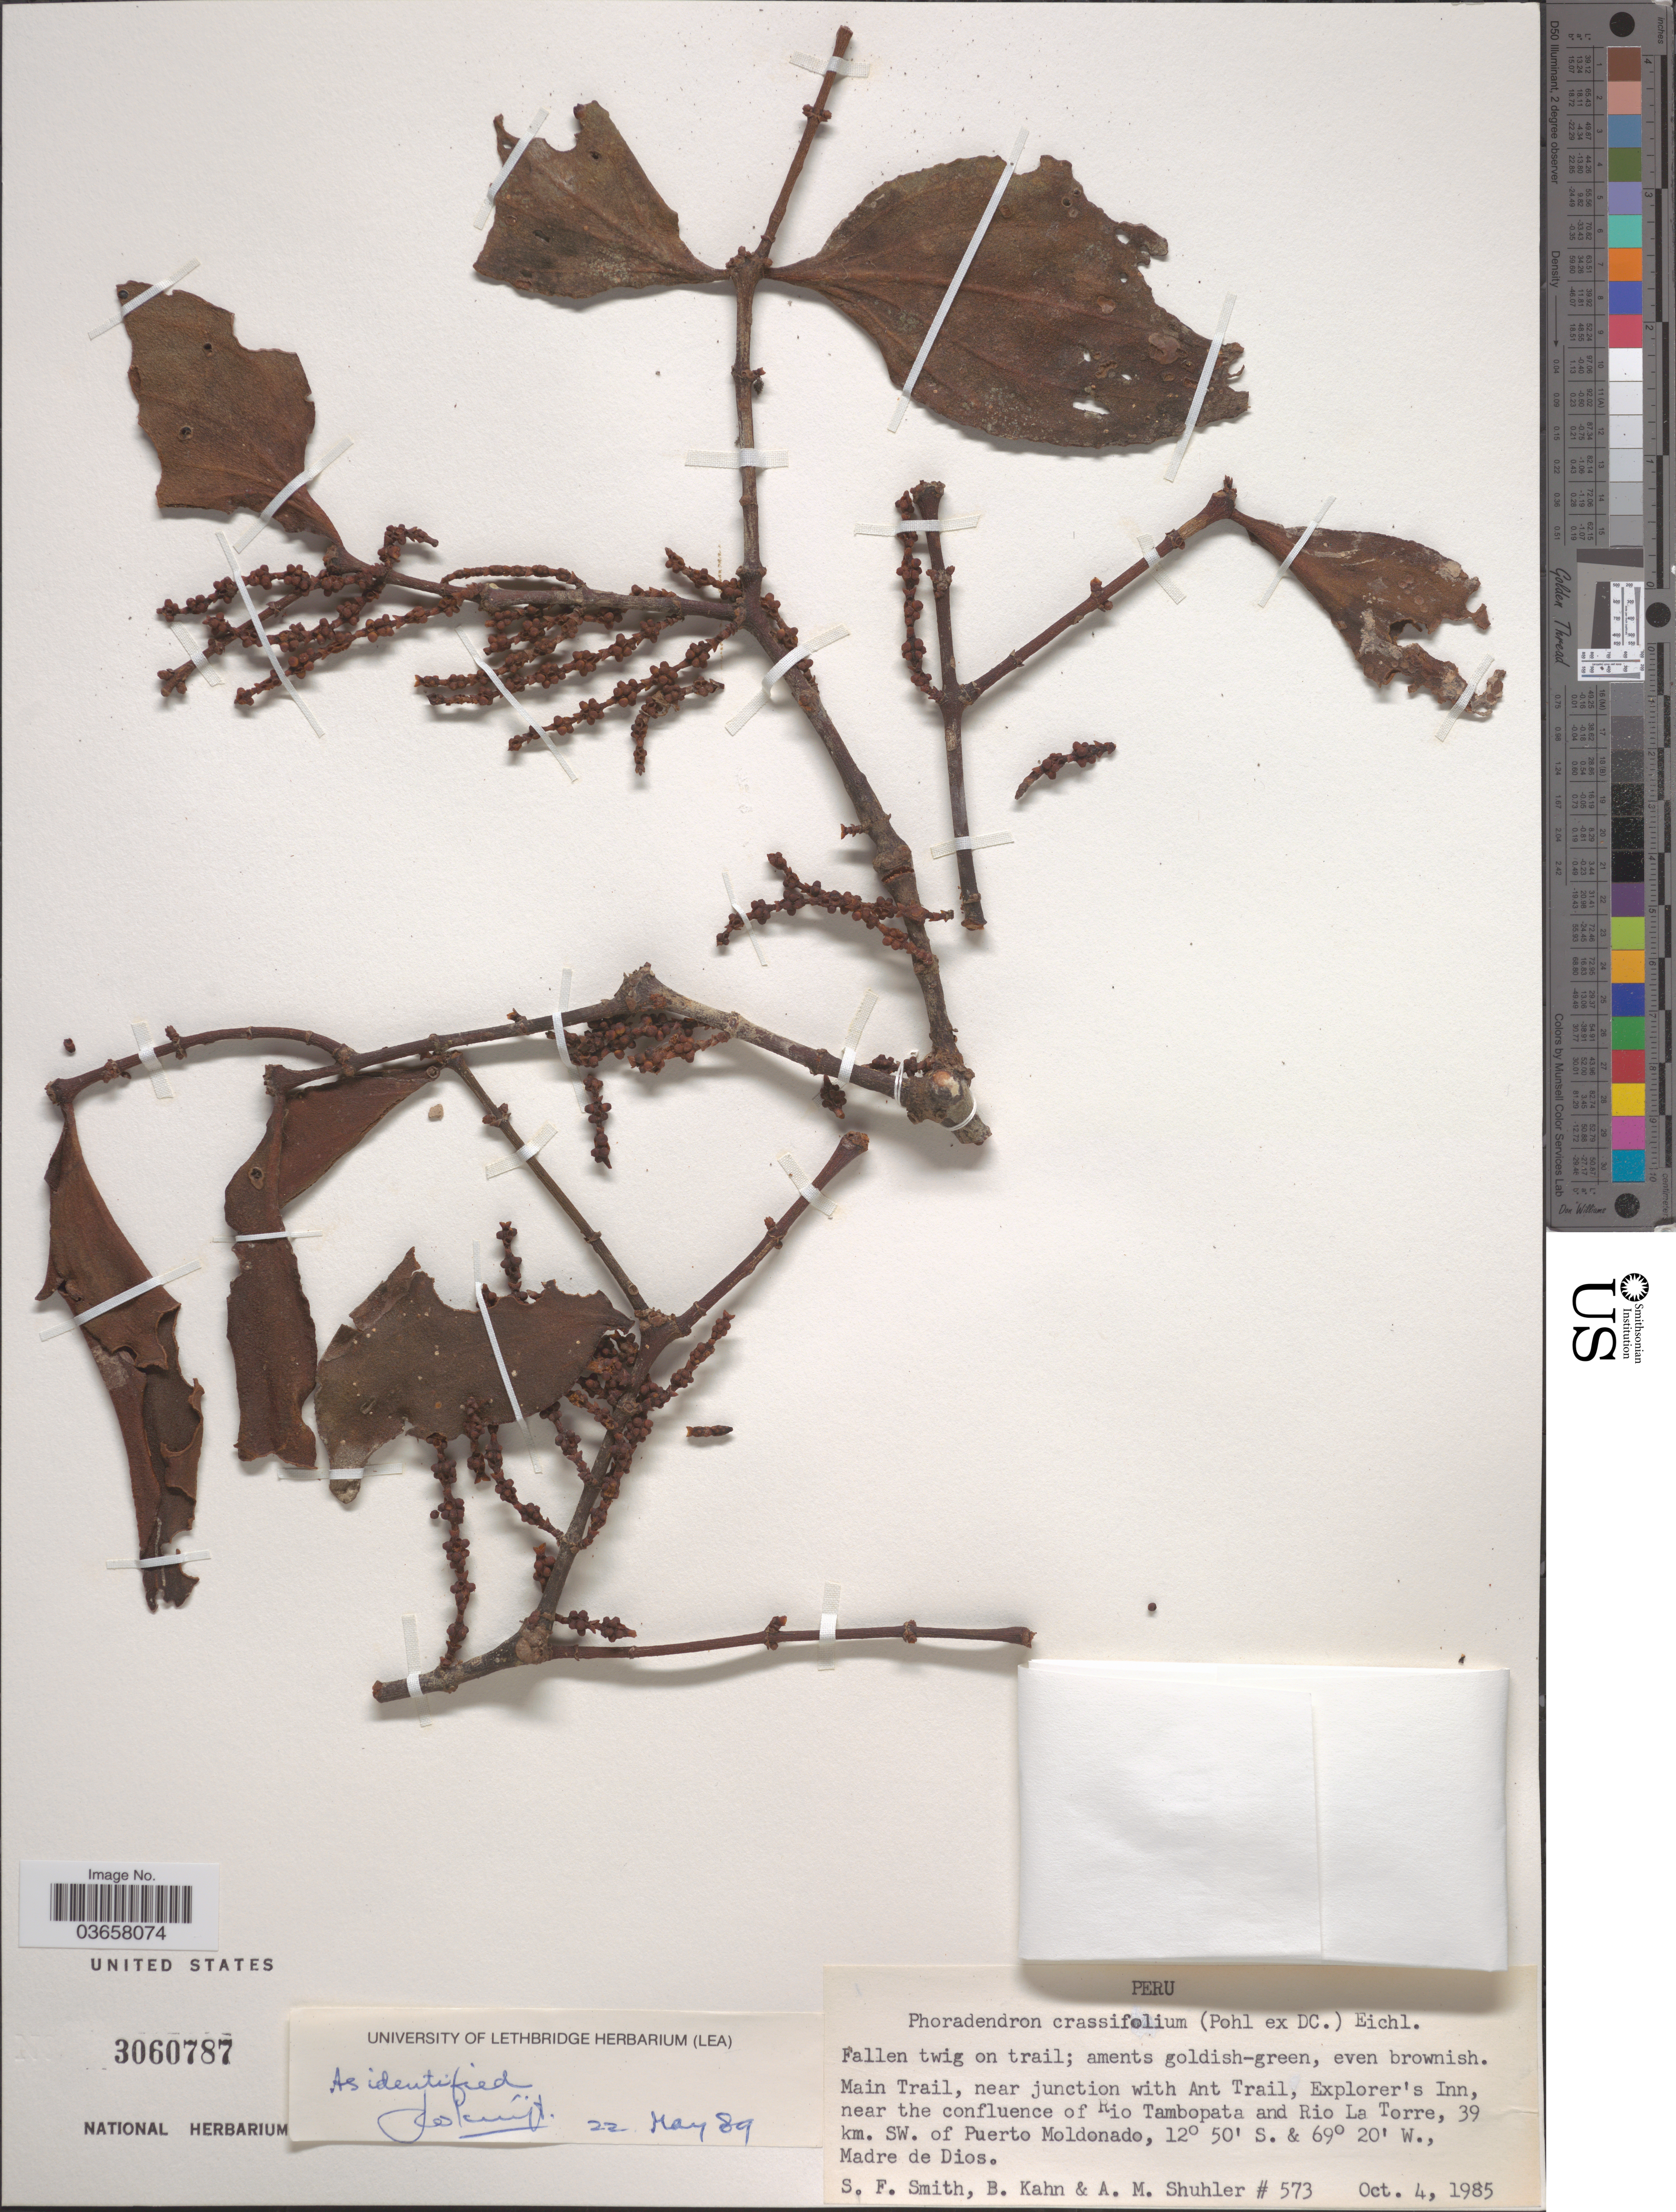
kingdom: Plantae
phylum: Tracheophyta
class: Magnoliopsida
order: Santalales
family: Viscaceae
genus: Phoradendron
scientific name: Phoradendron crassifolium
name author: (Pohl ex DC.) Eichler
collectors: S.F. Smith, B. Kahn & A. Shuhler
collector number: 573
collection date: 1985-10-04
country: Peru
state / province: Madre de Dios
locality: Main Trail, near junction with Ant Trail, Explorer's Inn, near the confluence of Rio Tambopata and Rio La Torre, 39 km. SW. of Puerto Moldonado.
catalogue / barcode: US 3060787